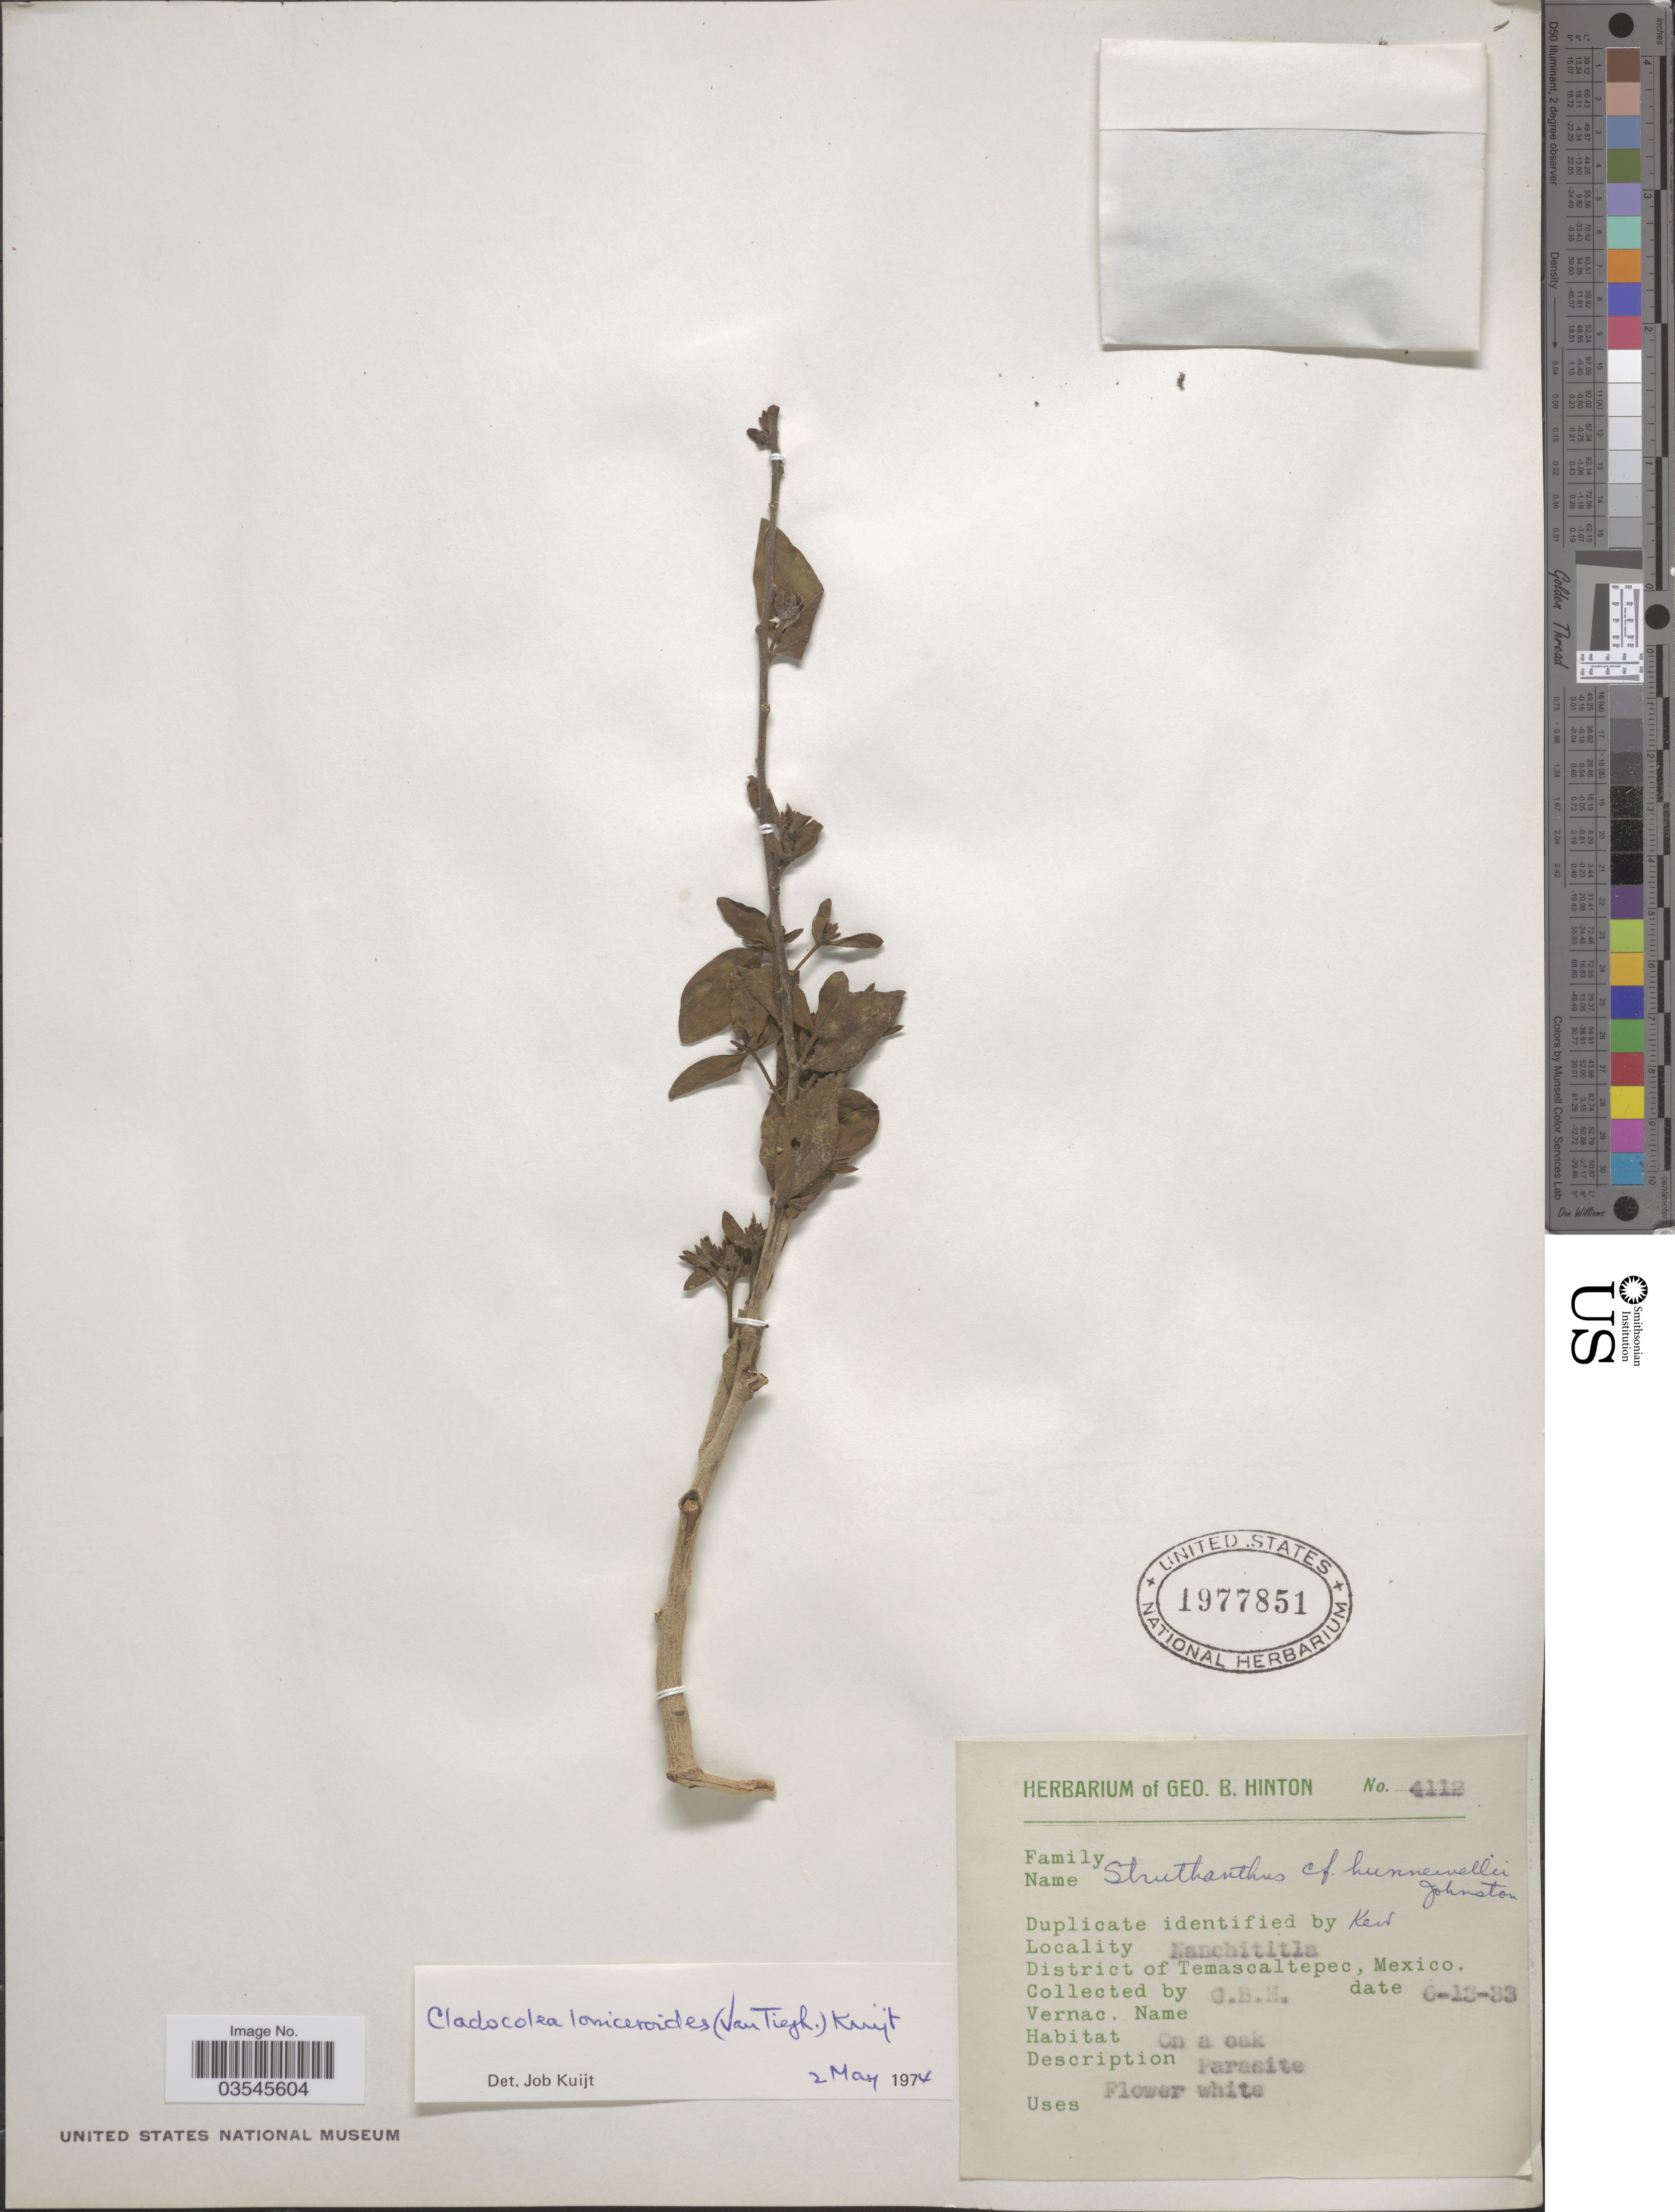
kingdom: Plantae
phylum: Tracheophyta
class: Magnoliopsida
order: Santalales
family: Loranthaceae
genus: Cladocolea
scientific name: Cladocolea loniceroides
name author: (Tiegh.) Kuijt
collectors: G. B. Hinton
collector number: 4112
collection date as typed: Transcribed d/m/y: 13/6/33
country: Mexico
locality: Nanchititla, District of Temascaltepec.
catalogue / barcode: US 1977851